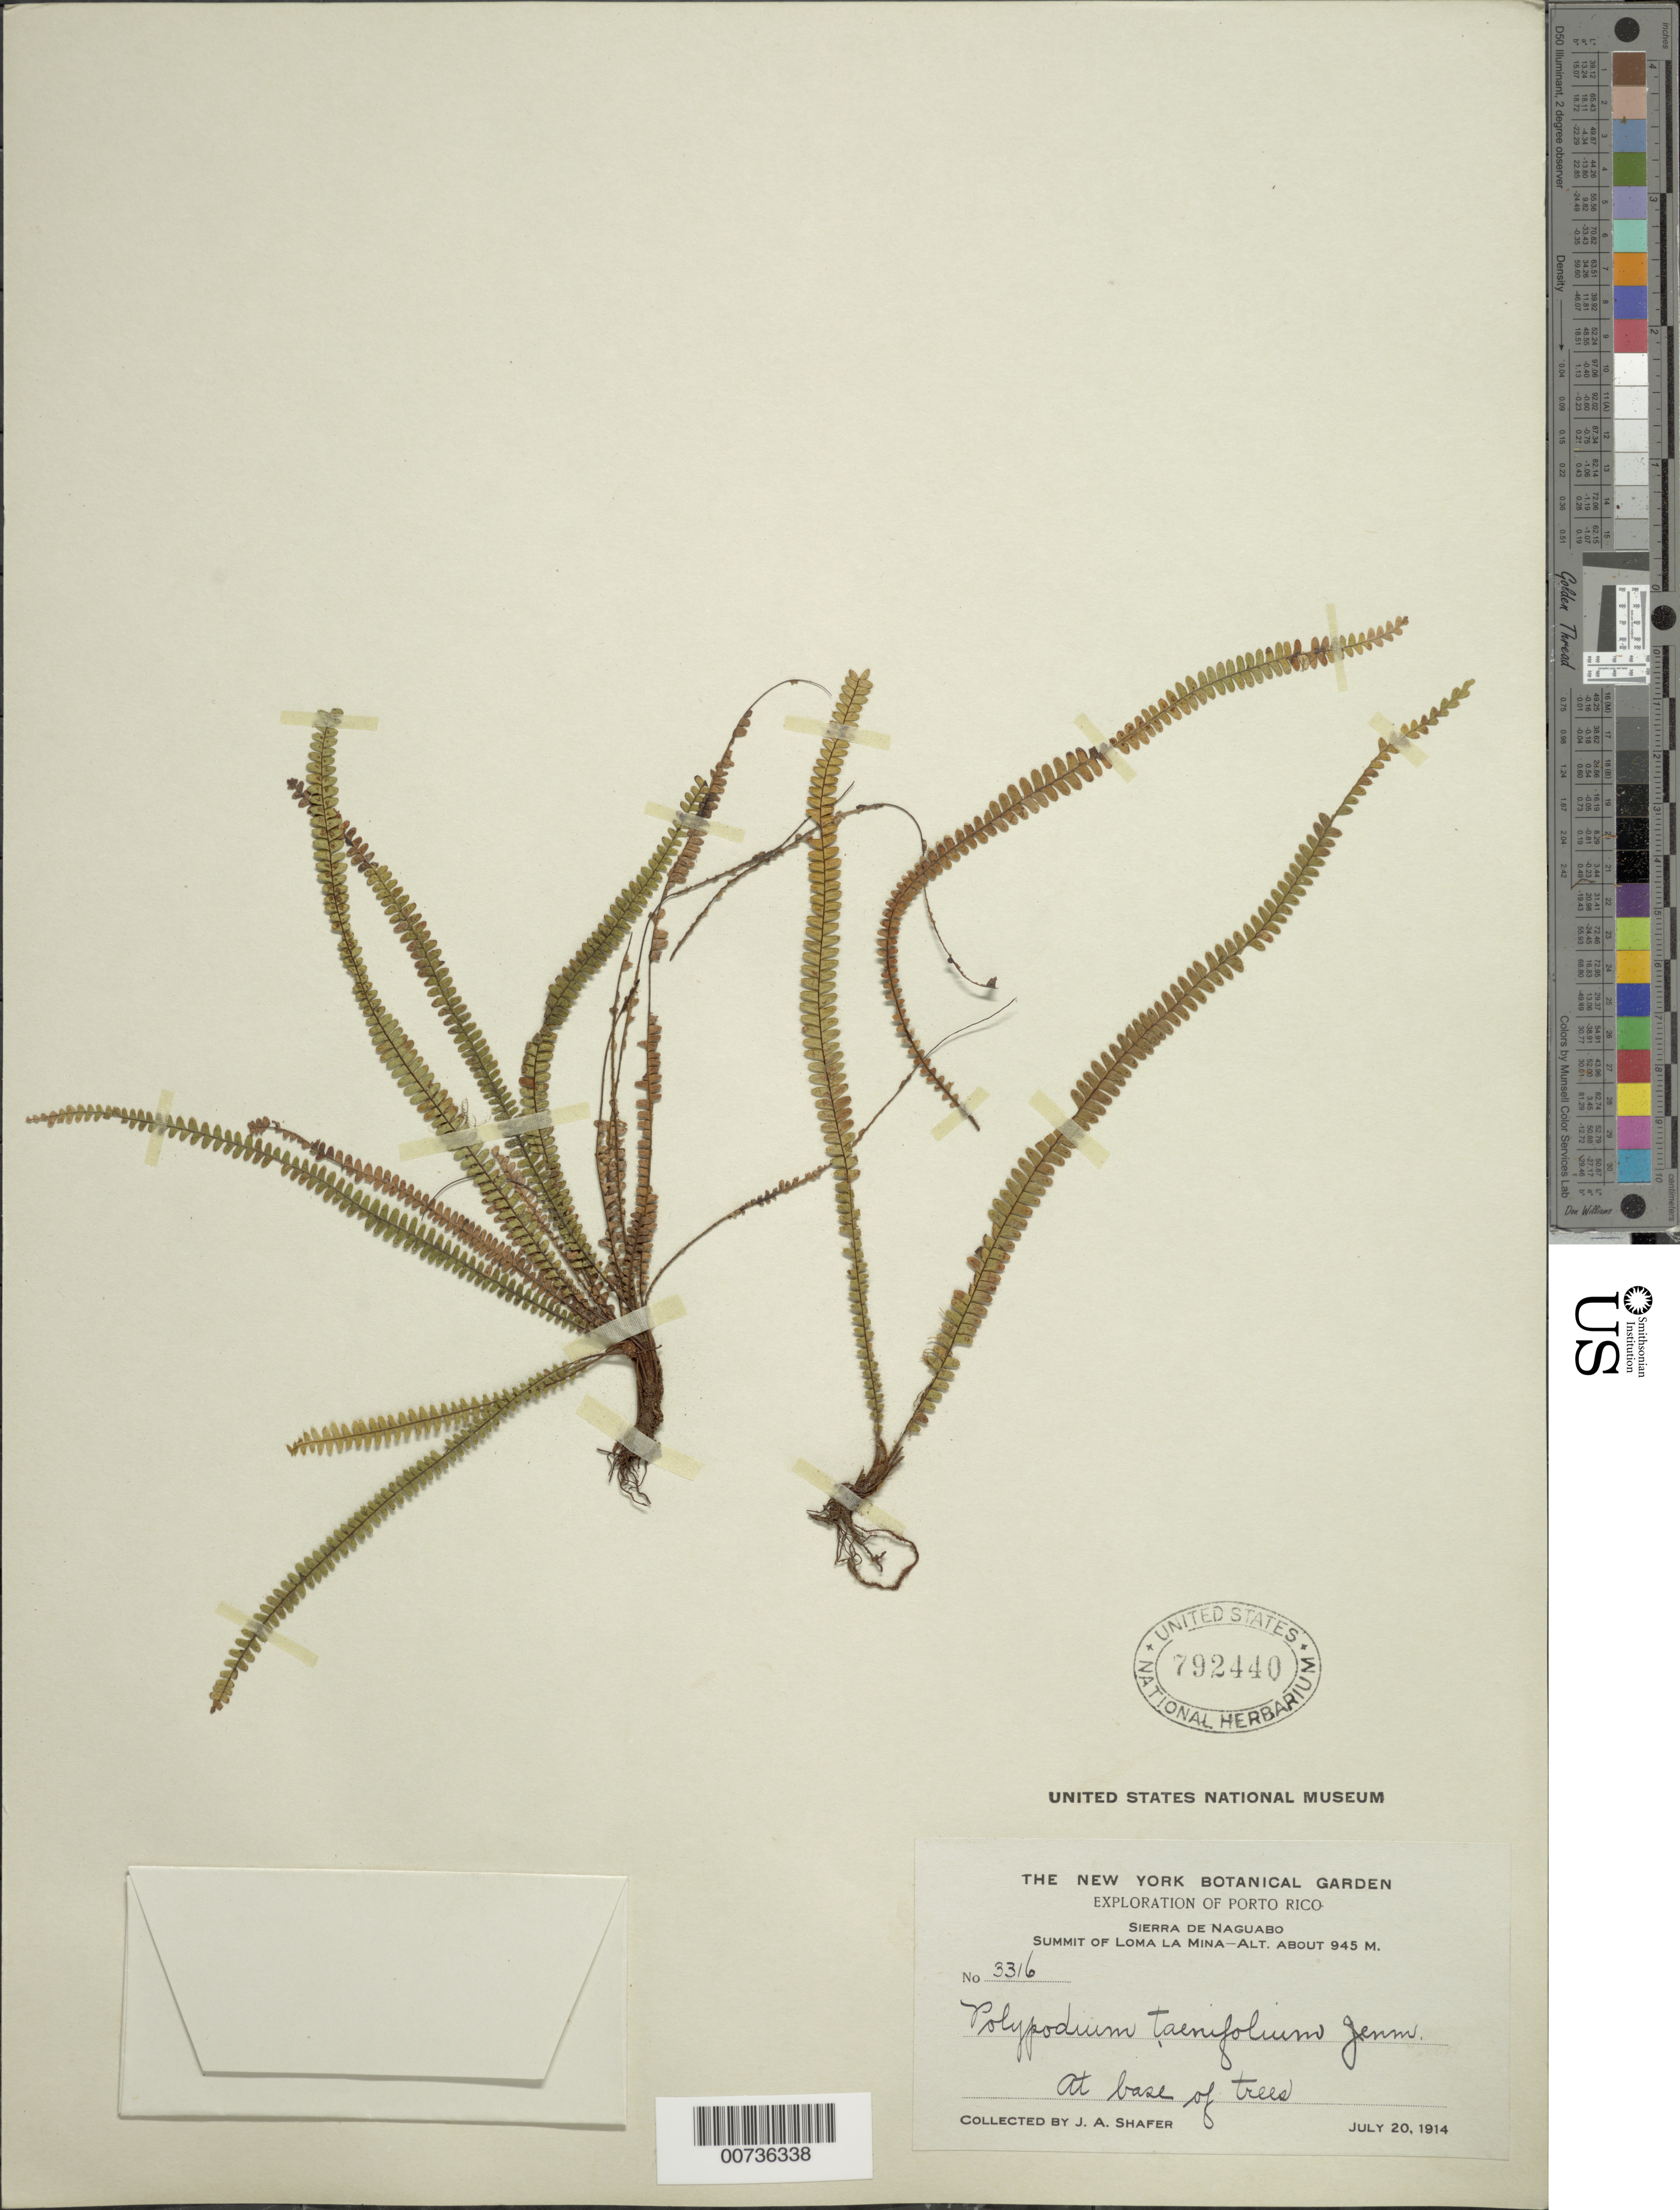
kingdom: Plantae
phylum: Tracheophyta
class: Polypodiopsida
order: Polypodiales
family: Polypodiaceae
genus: Moranopteris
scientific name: Moranopteris taenifolia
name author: (Jenman) R. Y. Hirai & J. Prado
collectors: J. A. Shafer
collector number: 3316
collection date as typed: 20 Jul 1914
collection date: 1914-07-20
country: Puerto Rico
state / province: Naguabo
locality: Sierra de Naguabo, summit of Loma La Mina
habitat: At base of trees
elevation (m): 945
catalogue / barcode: US 792440